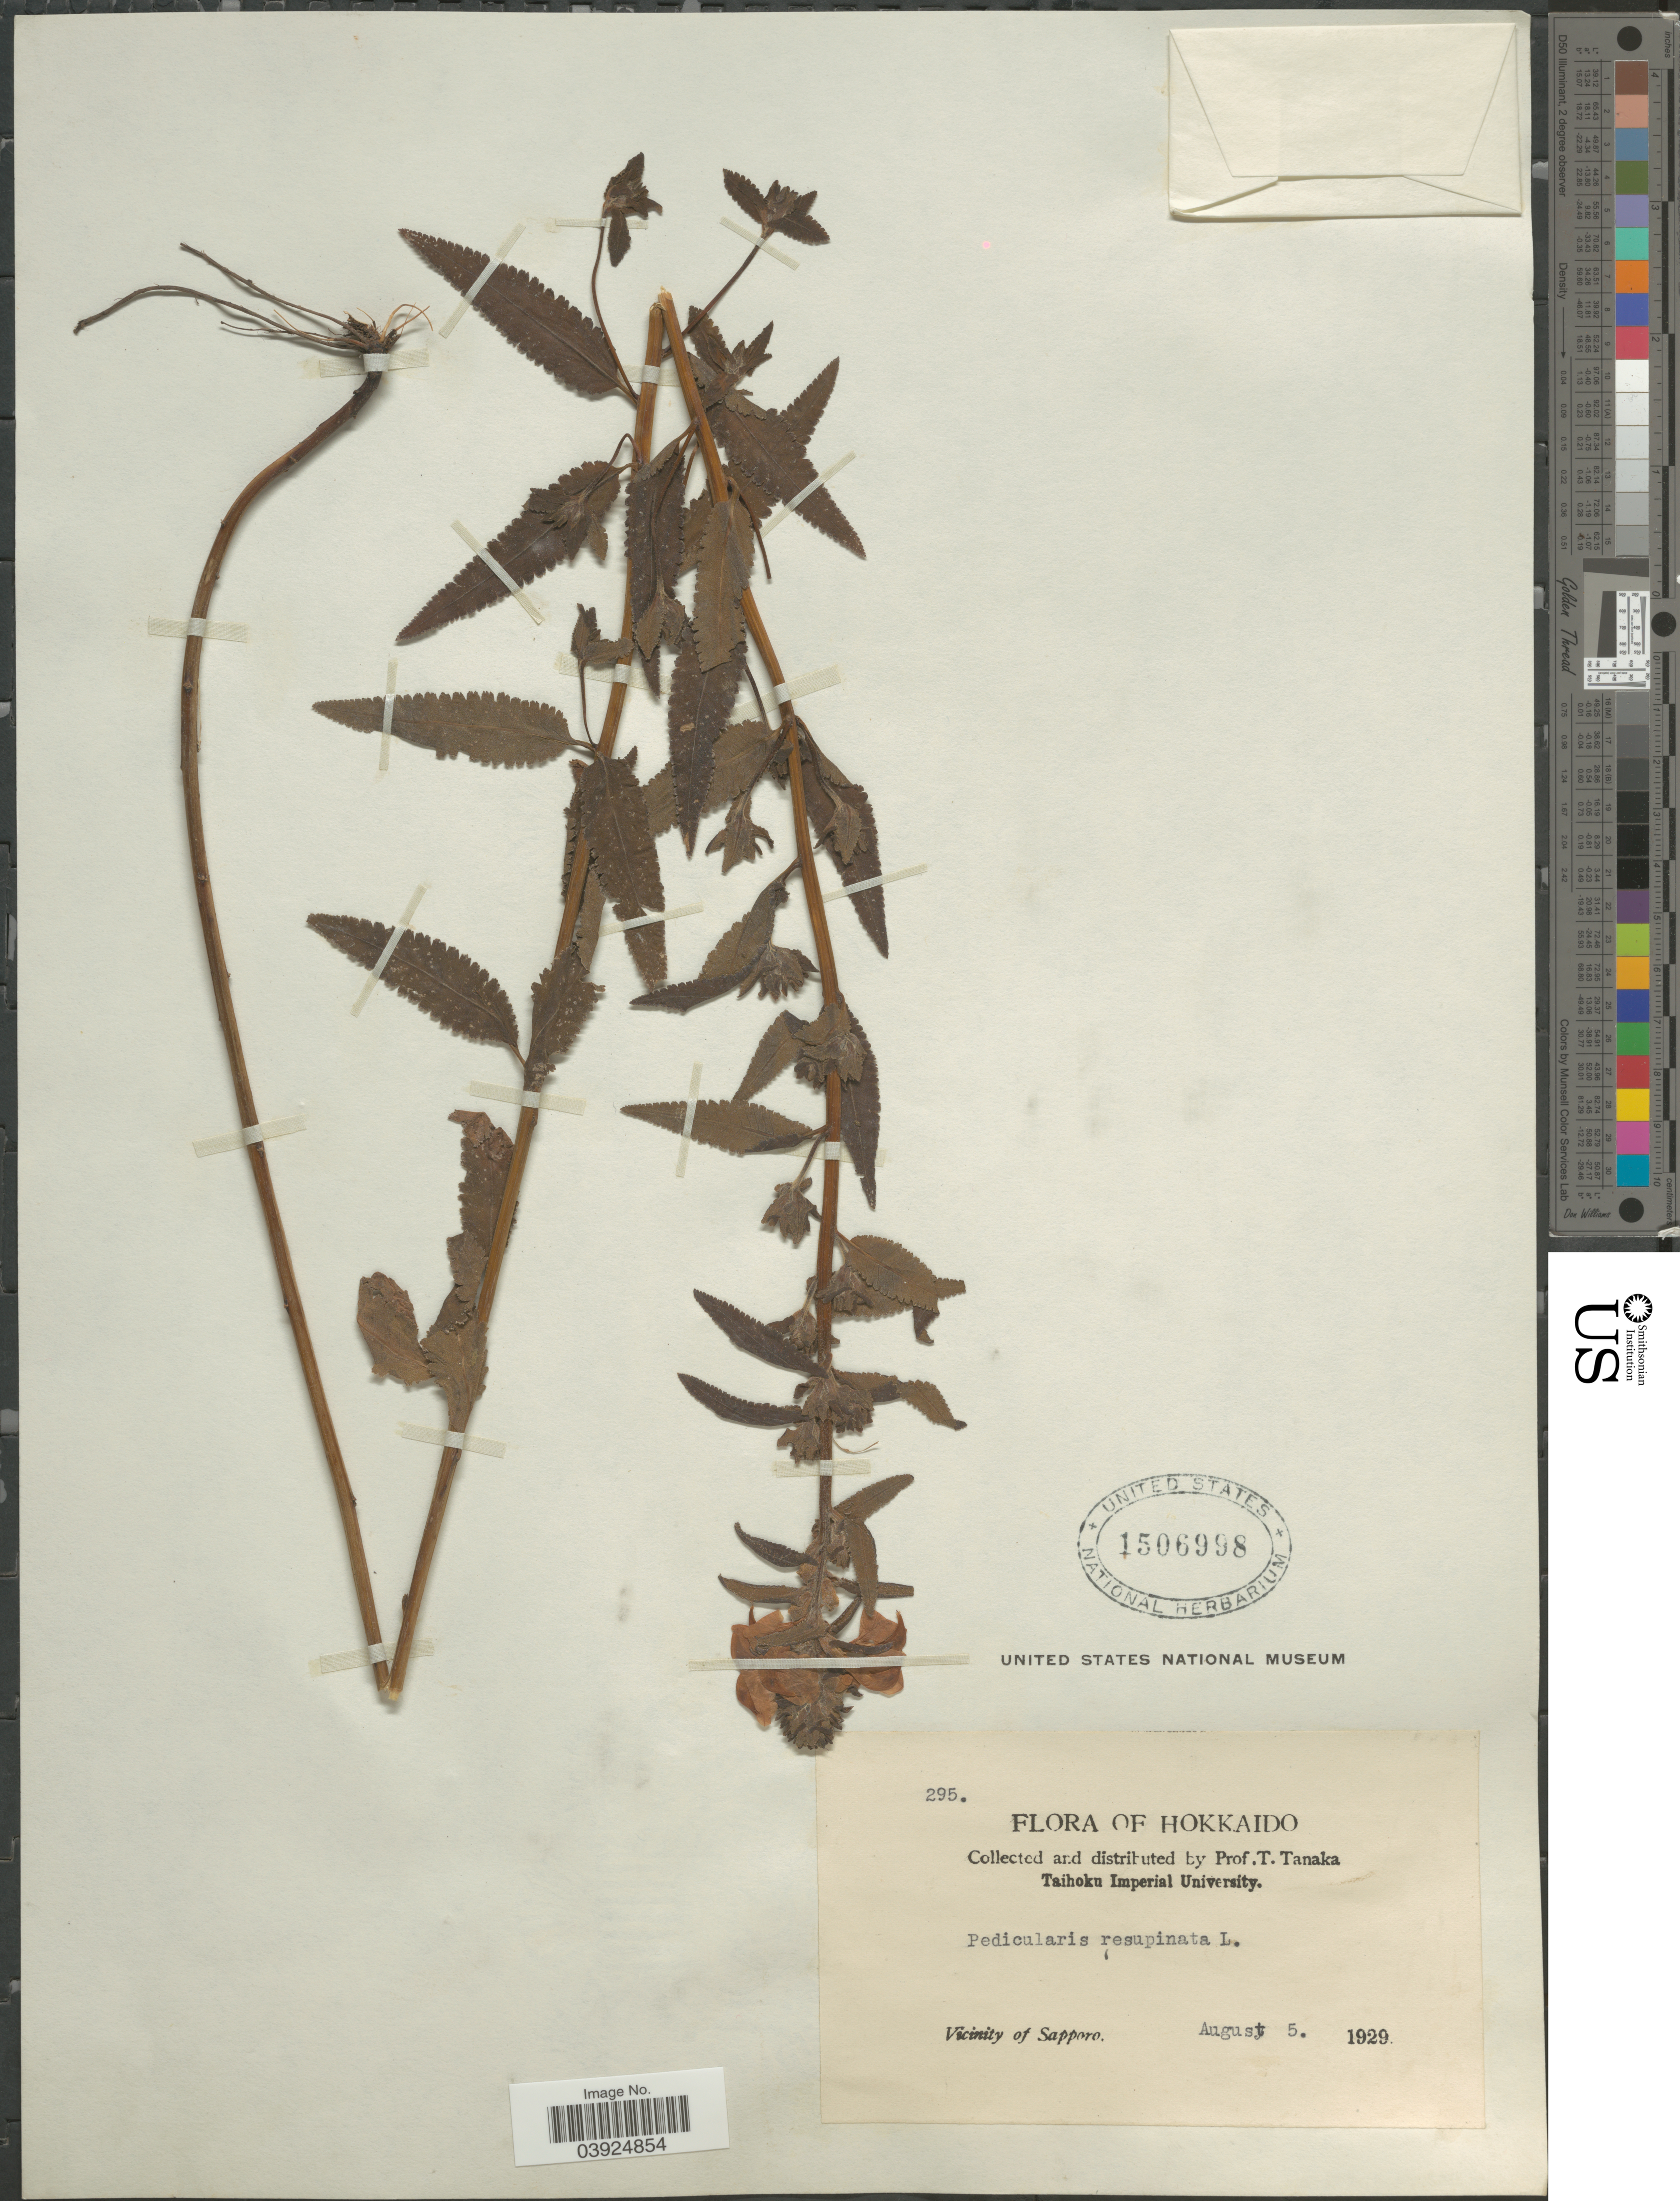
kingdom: Plantae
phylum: Tracheophyta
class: Magnoliopsida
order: Lamiales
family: Orobanchaceae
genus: Pedicularis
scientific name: Pedicularis resupinata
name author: L.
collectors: T. Tanaka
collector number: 295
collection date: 1929-08-05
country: Japan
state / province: Hokkaidō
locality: Vicinity of Sapporo.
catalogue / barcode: US 1506998